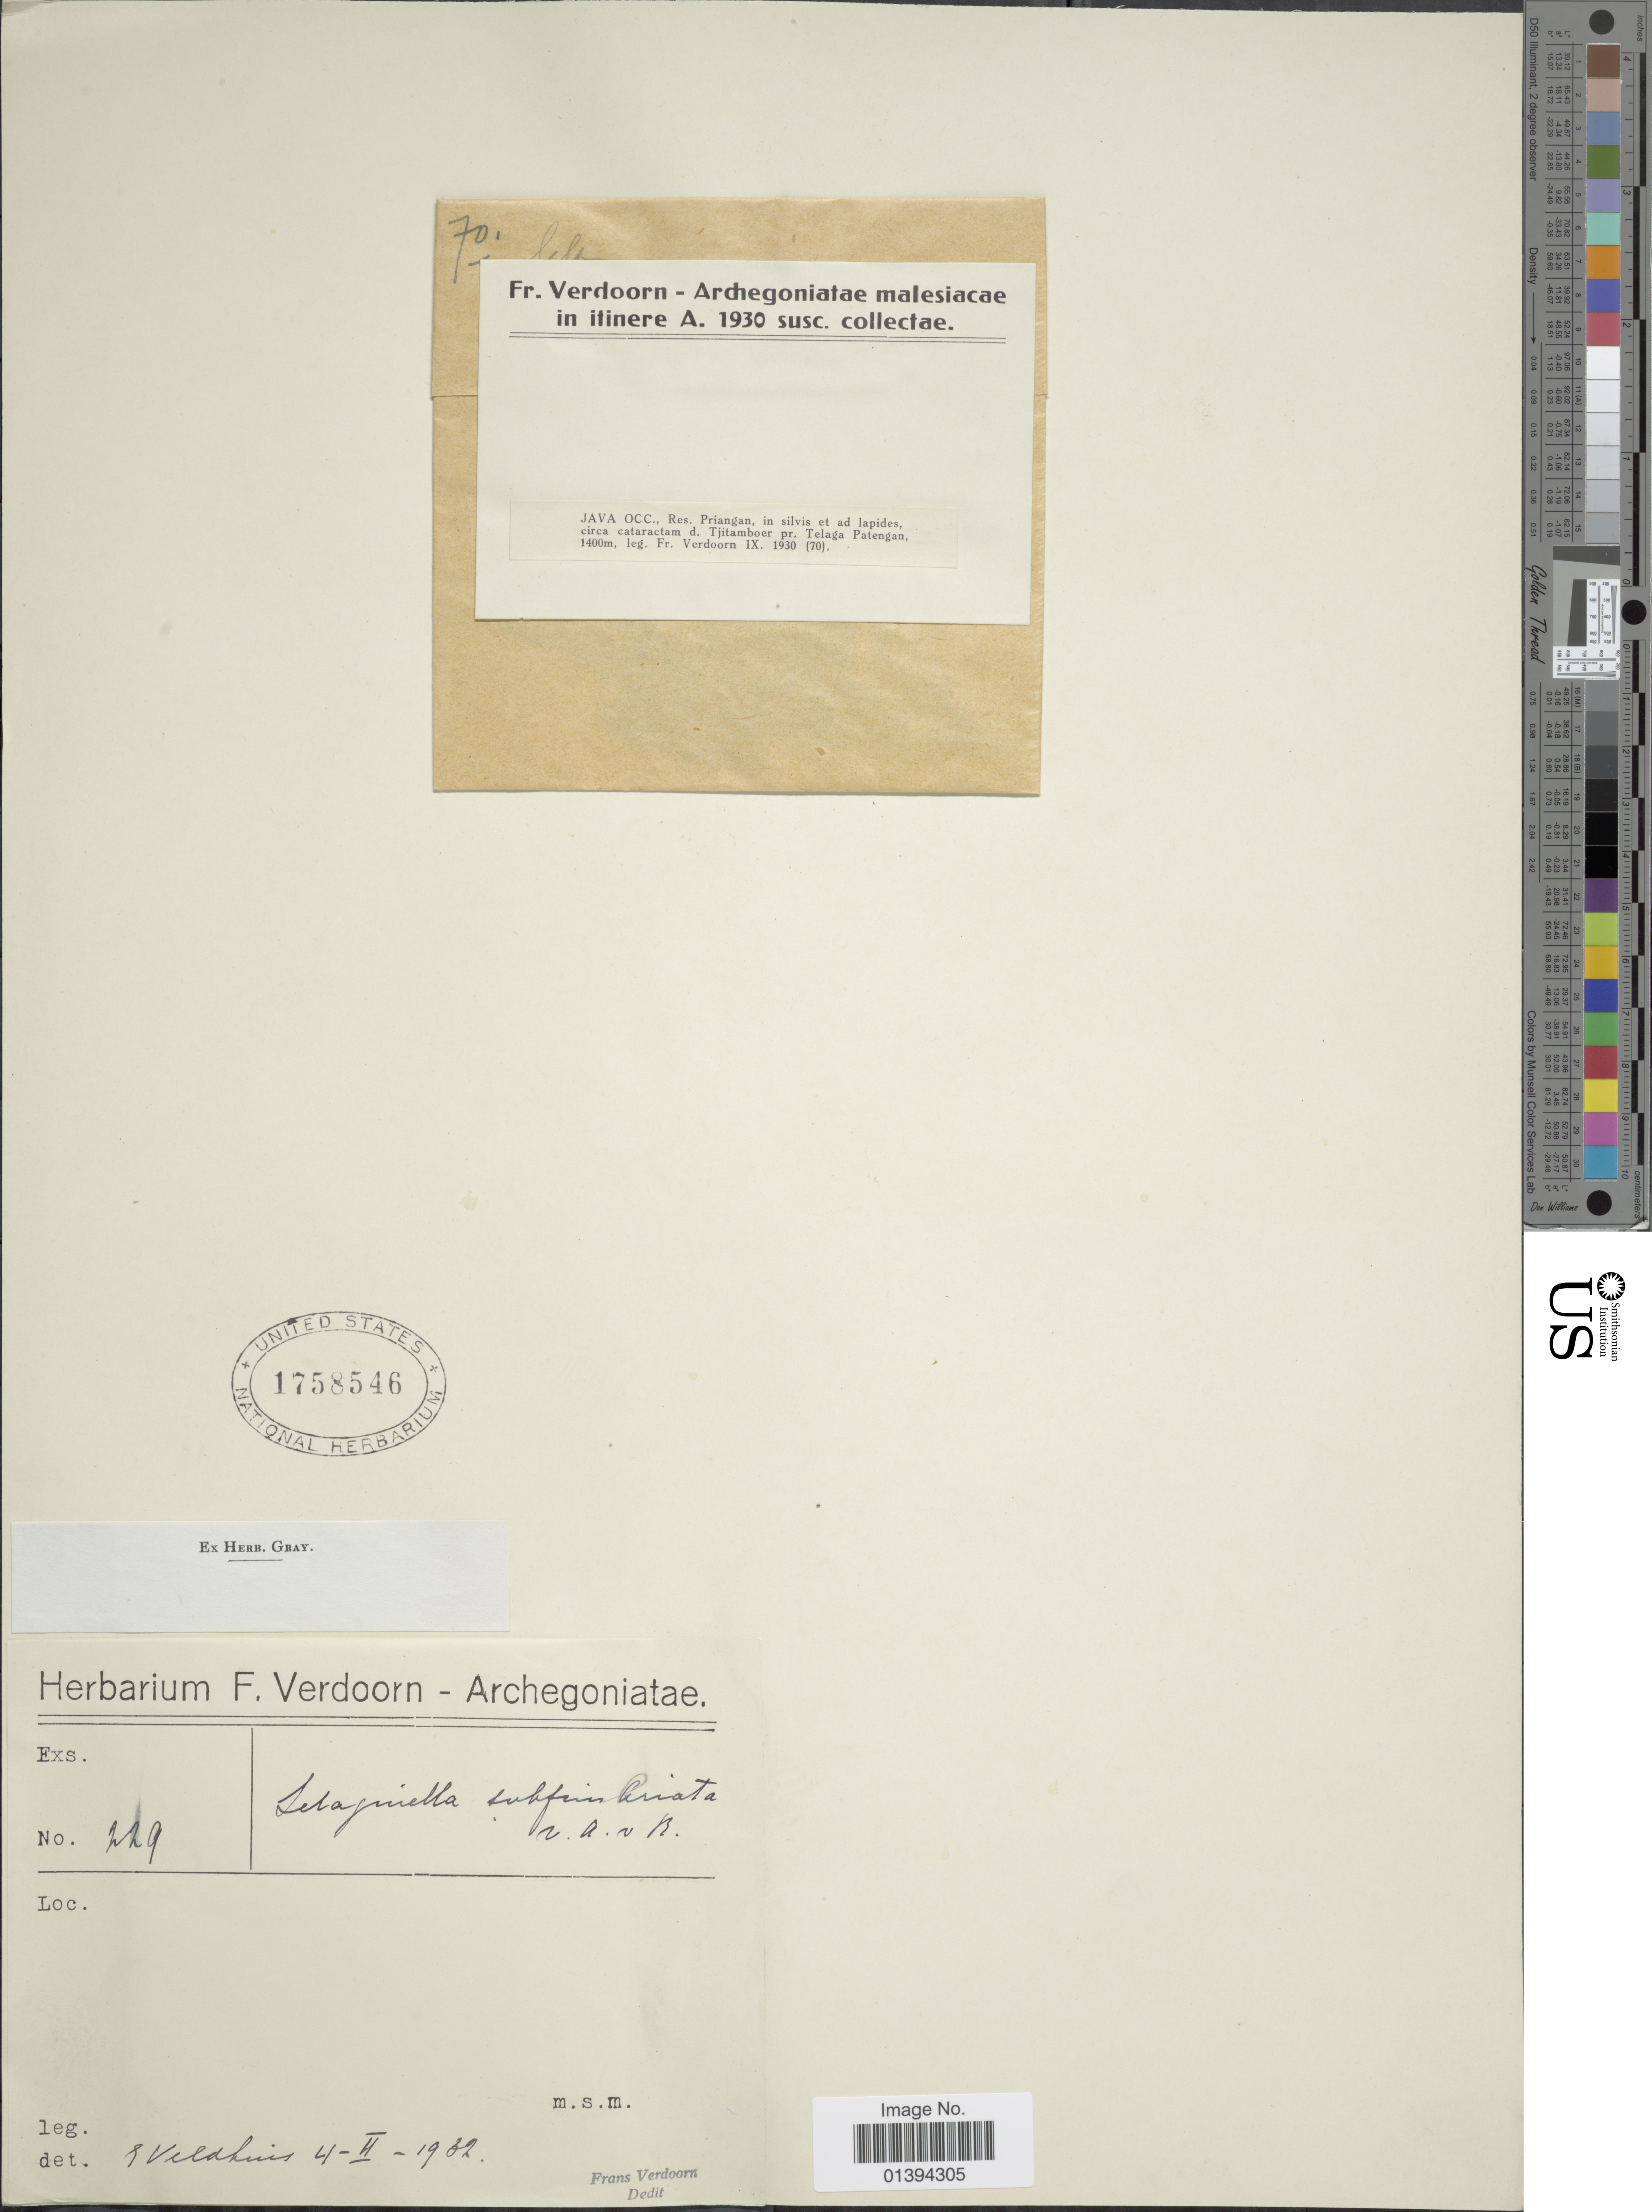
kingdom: Plantae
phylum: Tracheophyta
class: Lycopodiopsida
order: Selaginellales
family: Selaginellaceae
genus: Selaginella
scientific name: Selaginella subfimbriata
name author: Alderw.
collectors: F. Verdoorn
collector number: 70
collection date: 1930-09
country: Indonesia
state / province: Java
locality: Java occ., Res. Priangan, in silvis et ad lapides, circa cataractam d. Tjitamboer pr. Telaga Patengan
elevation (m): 1400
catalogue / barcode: US 1758546